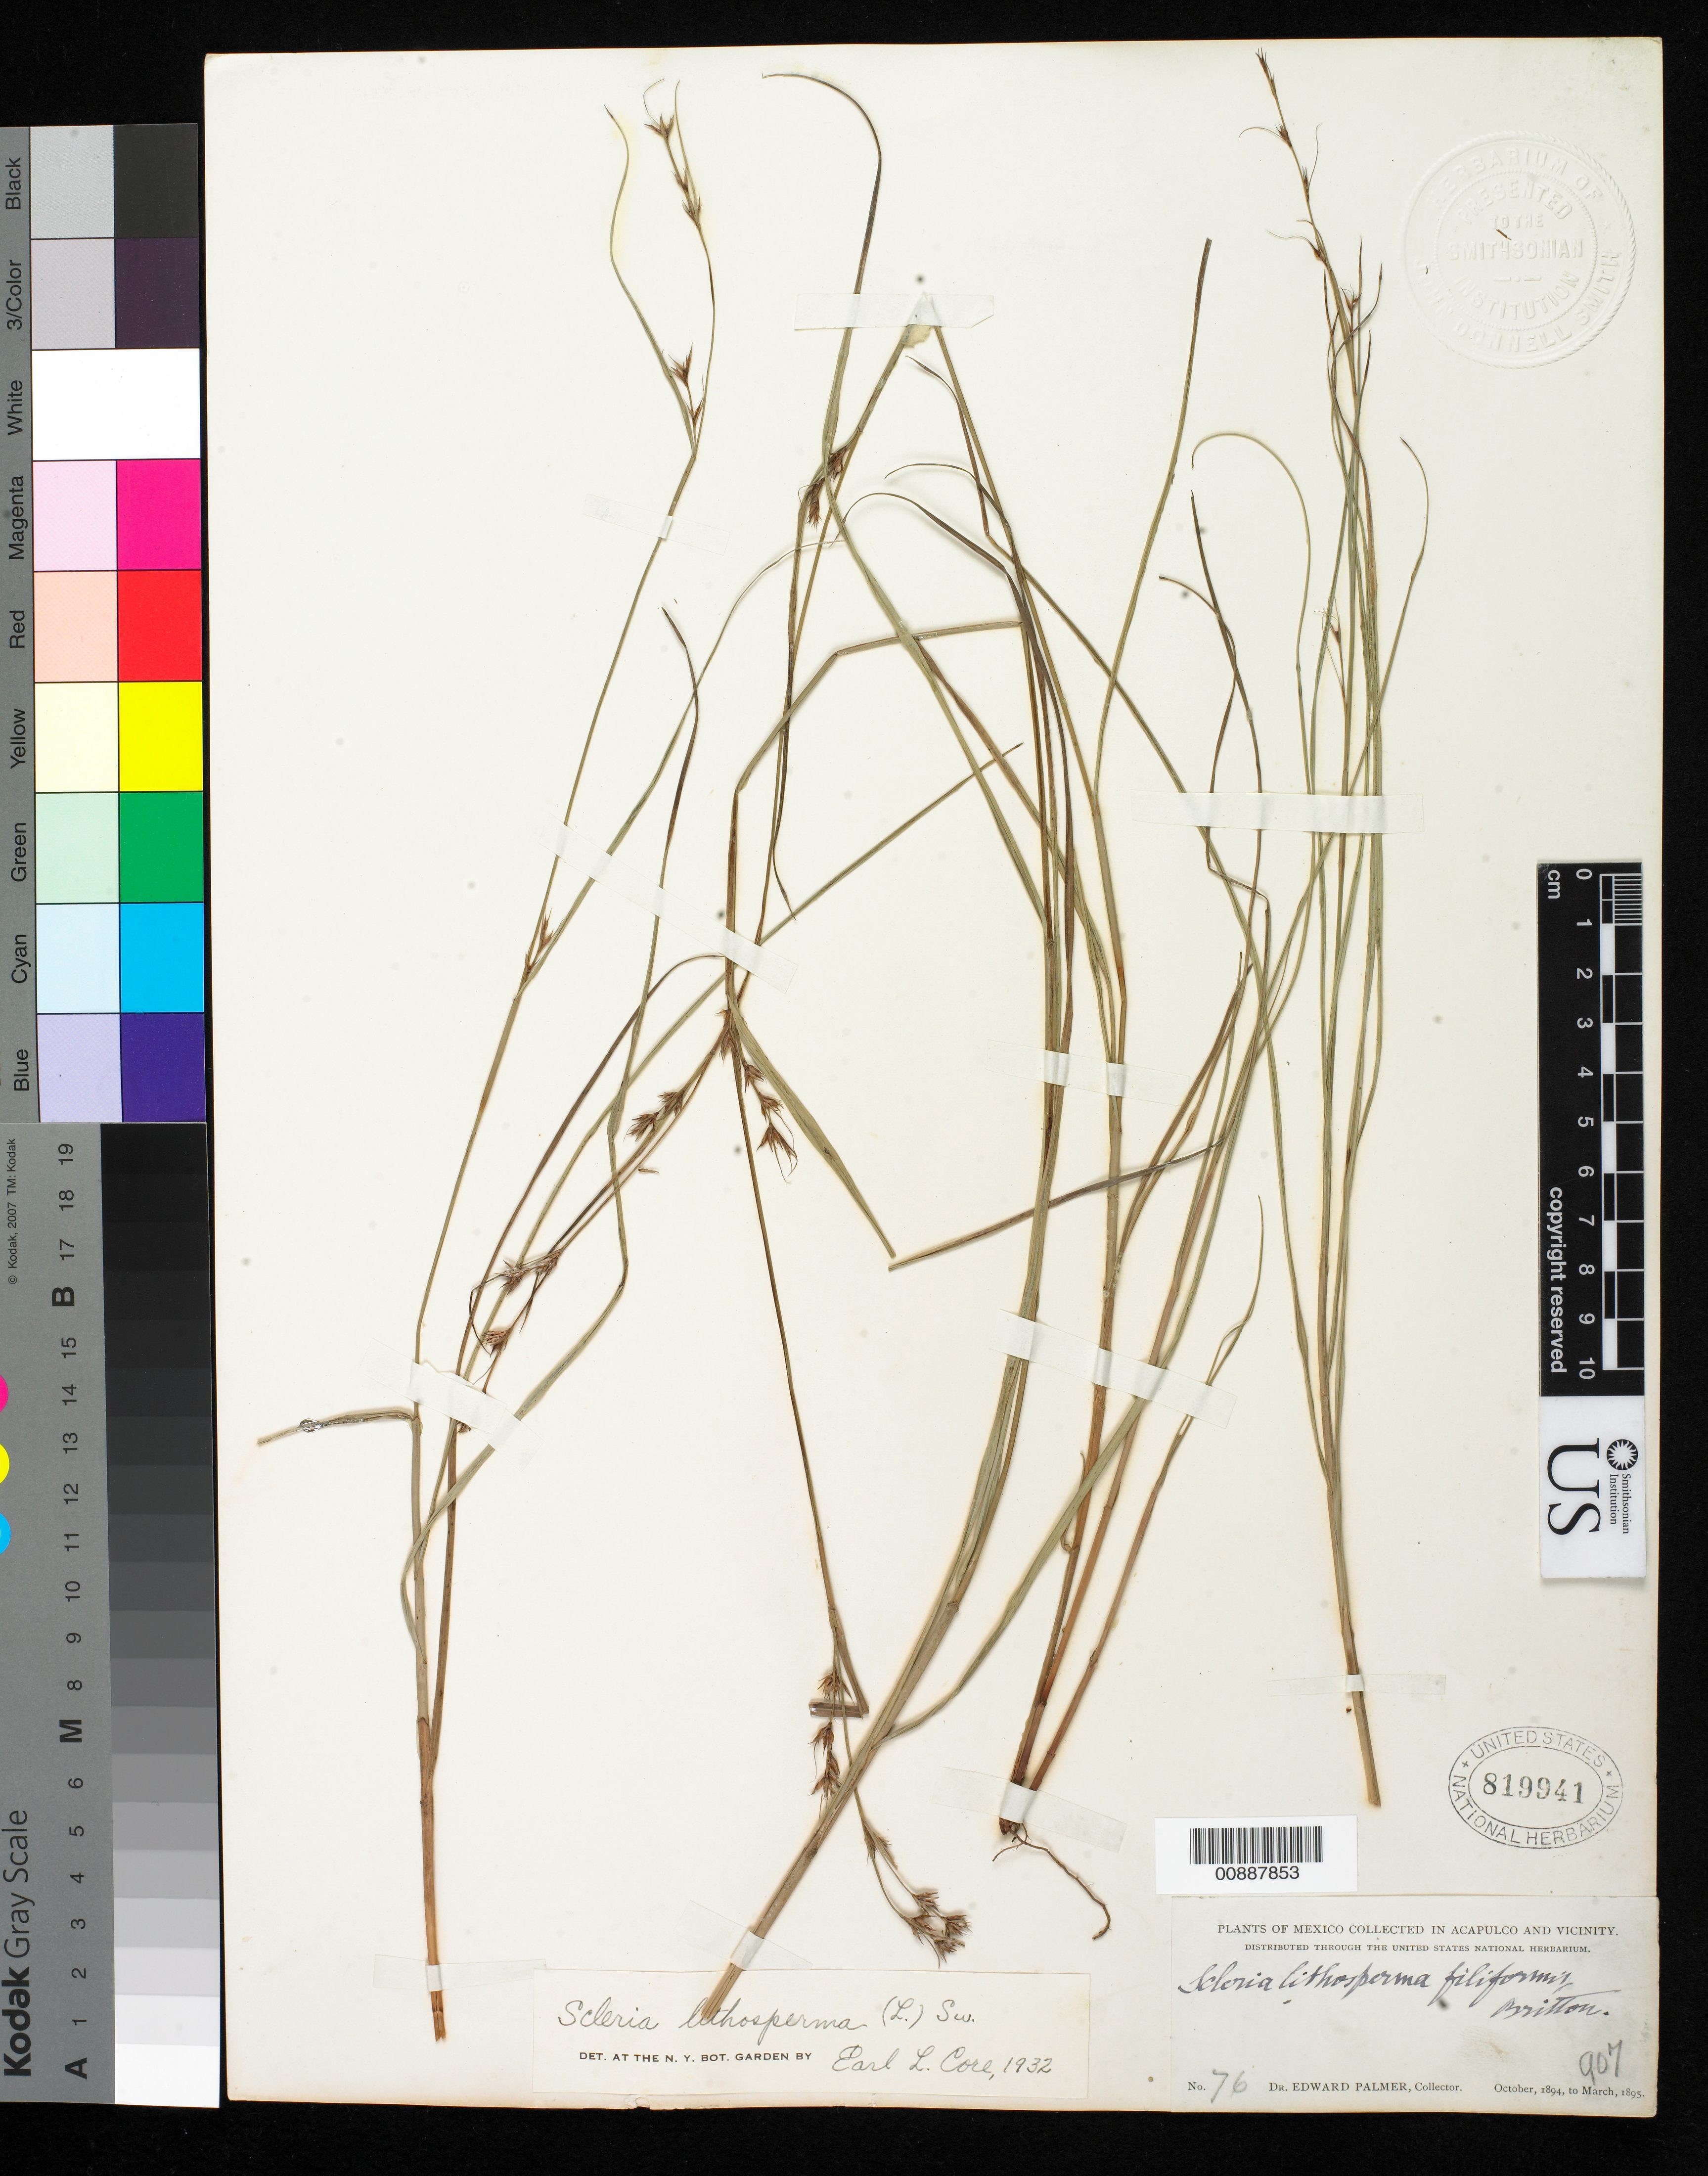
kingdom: Plantae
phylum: Tracheophyta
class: Liliopsida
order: Poales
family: Cyperaceae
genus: Scleria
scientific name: Scleria lithosperma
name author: (L.) Sw.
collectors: E. Palmer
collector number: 76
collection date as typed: Oct 1894 to -- Mar 1895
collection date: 1894-10/1895-03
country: Mexico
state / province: Guerrero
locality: Acapulco, Guerrero and vicinity.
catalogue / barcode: US 819941